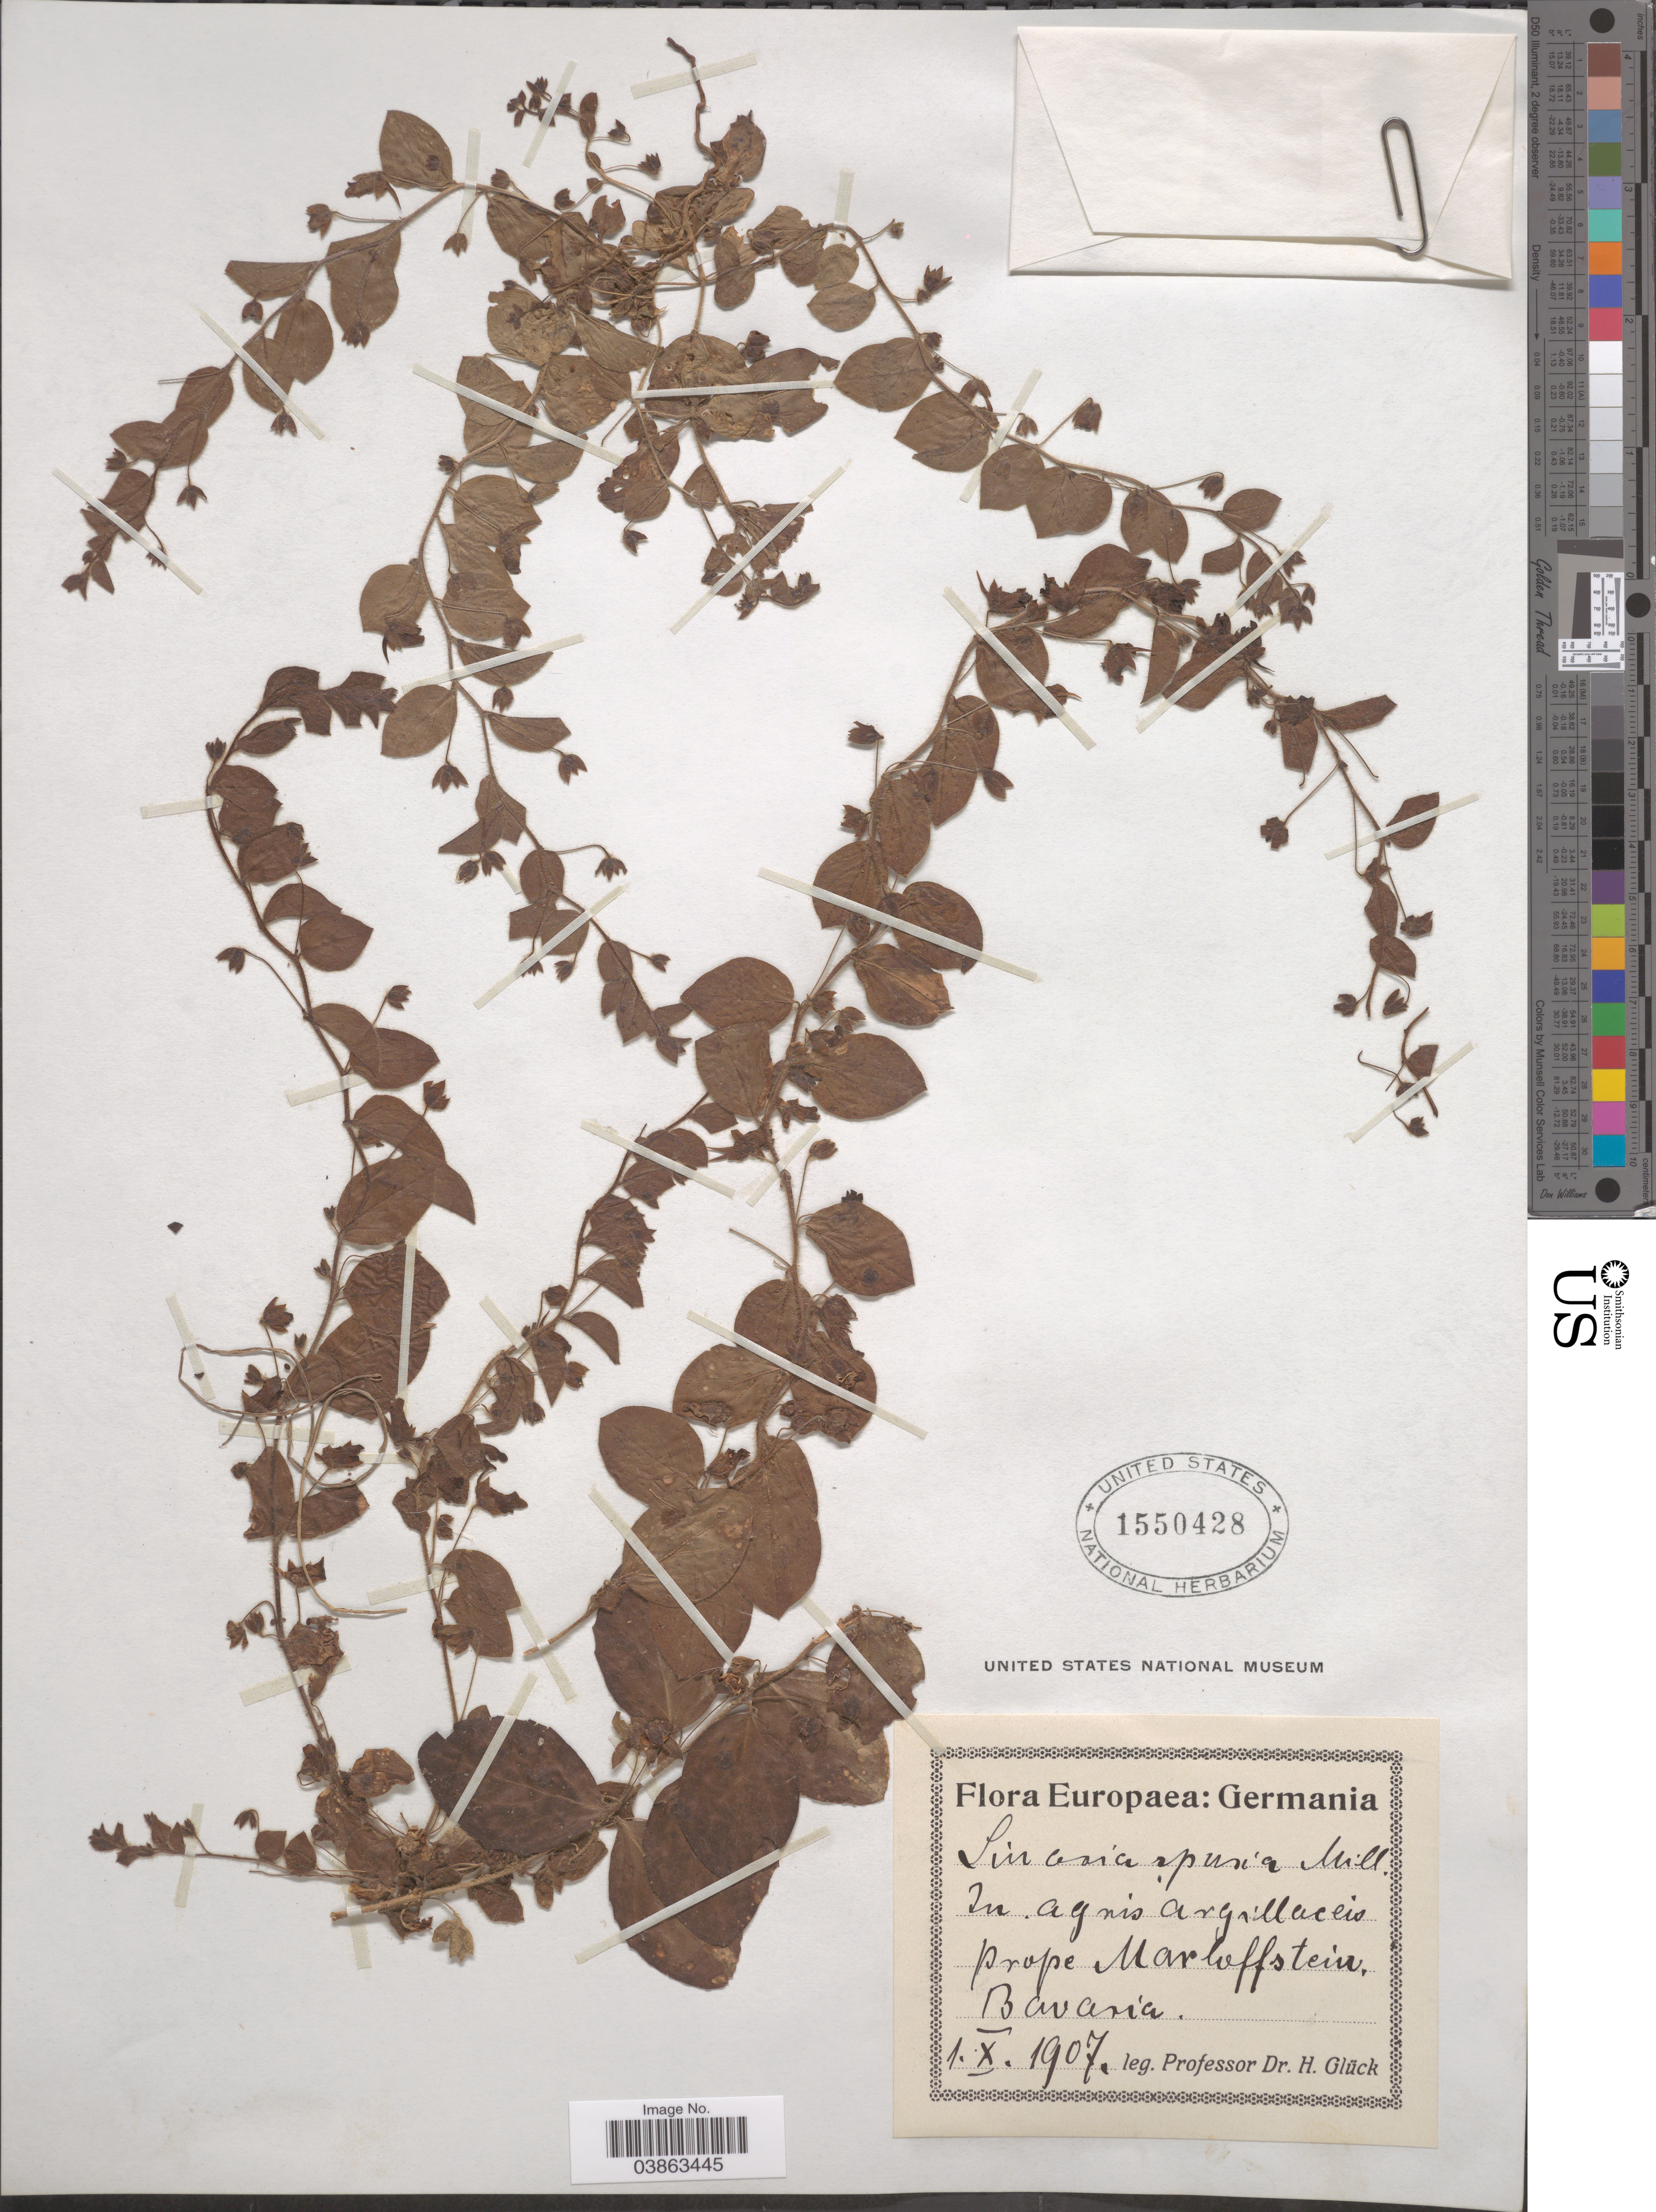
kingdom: Plantae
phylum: Tracheophyta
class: Magnoliopsida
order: Lamiales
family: Plantaginaceae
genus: Linaria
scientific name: Linaria spuria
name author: Mill.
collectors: H. Glück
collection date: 1907-10-01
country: Germany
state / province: Bayern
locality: In agnis argillaceis prope Marloffstein.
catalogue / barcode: US 1550428